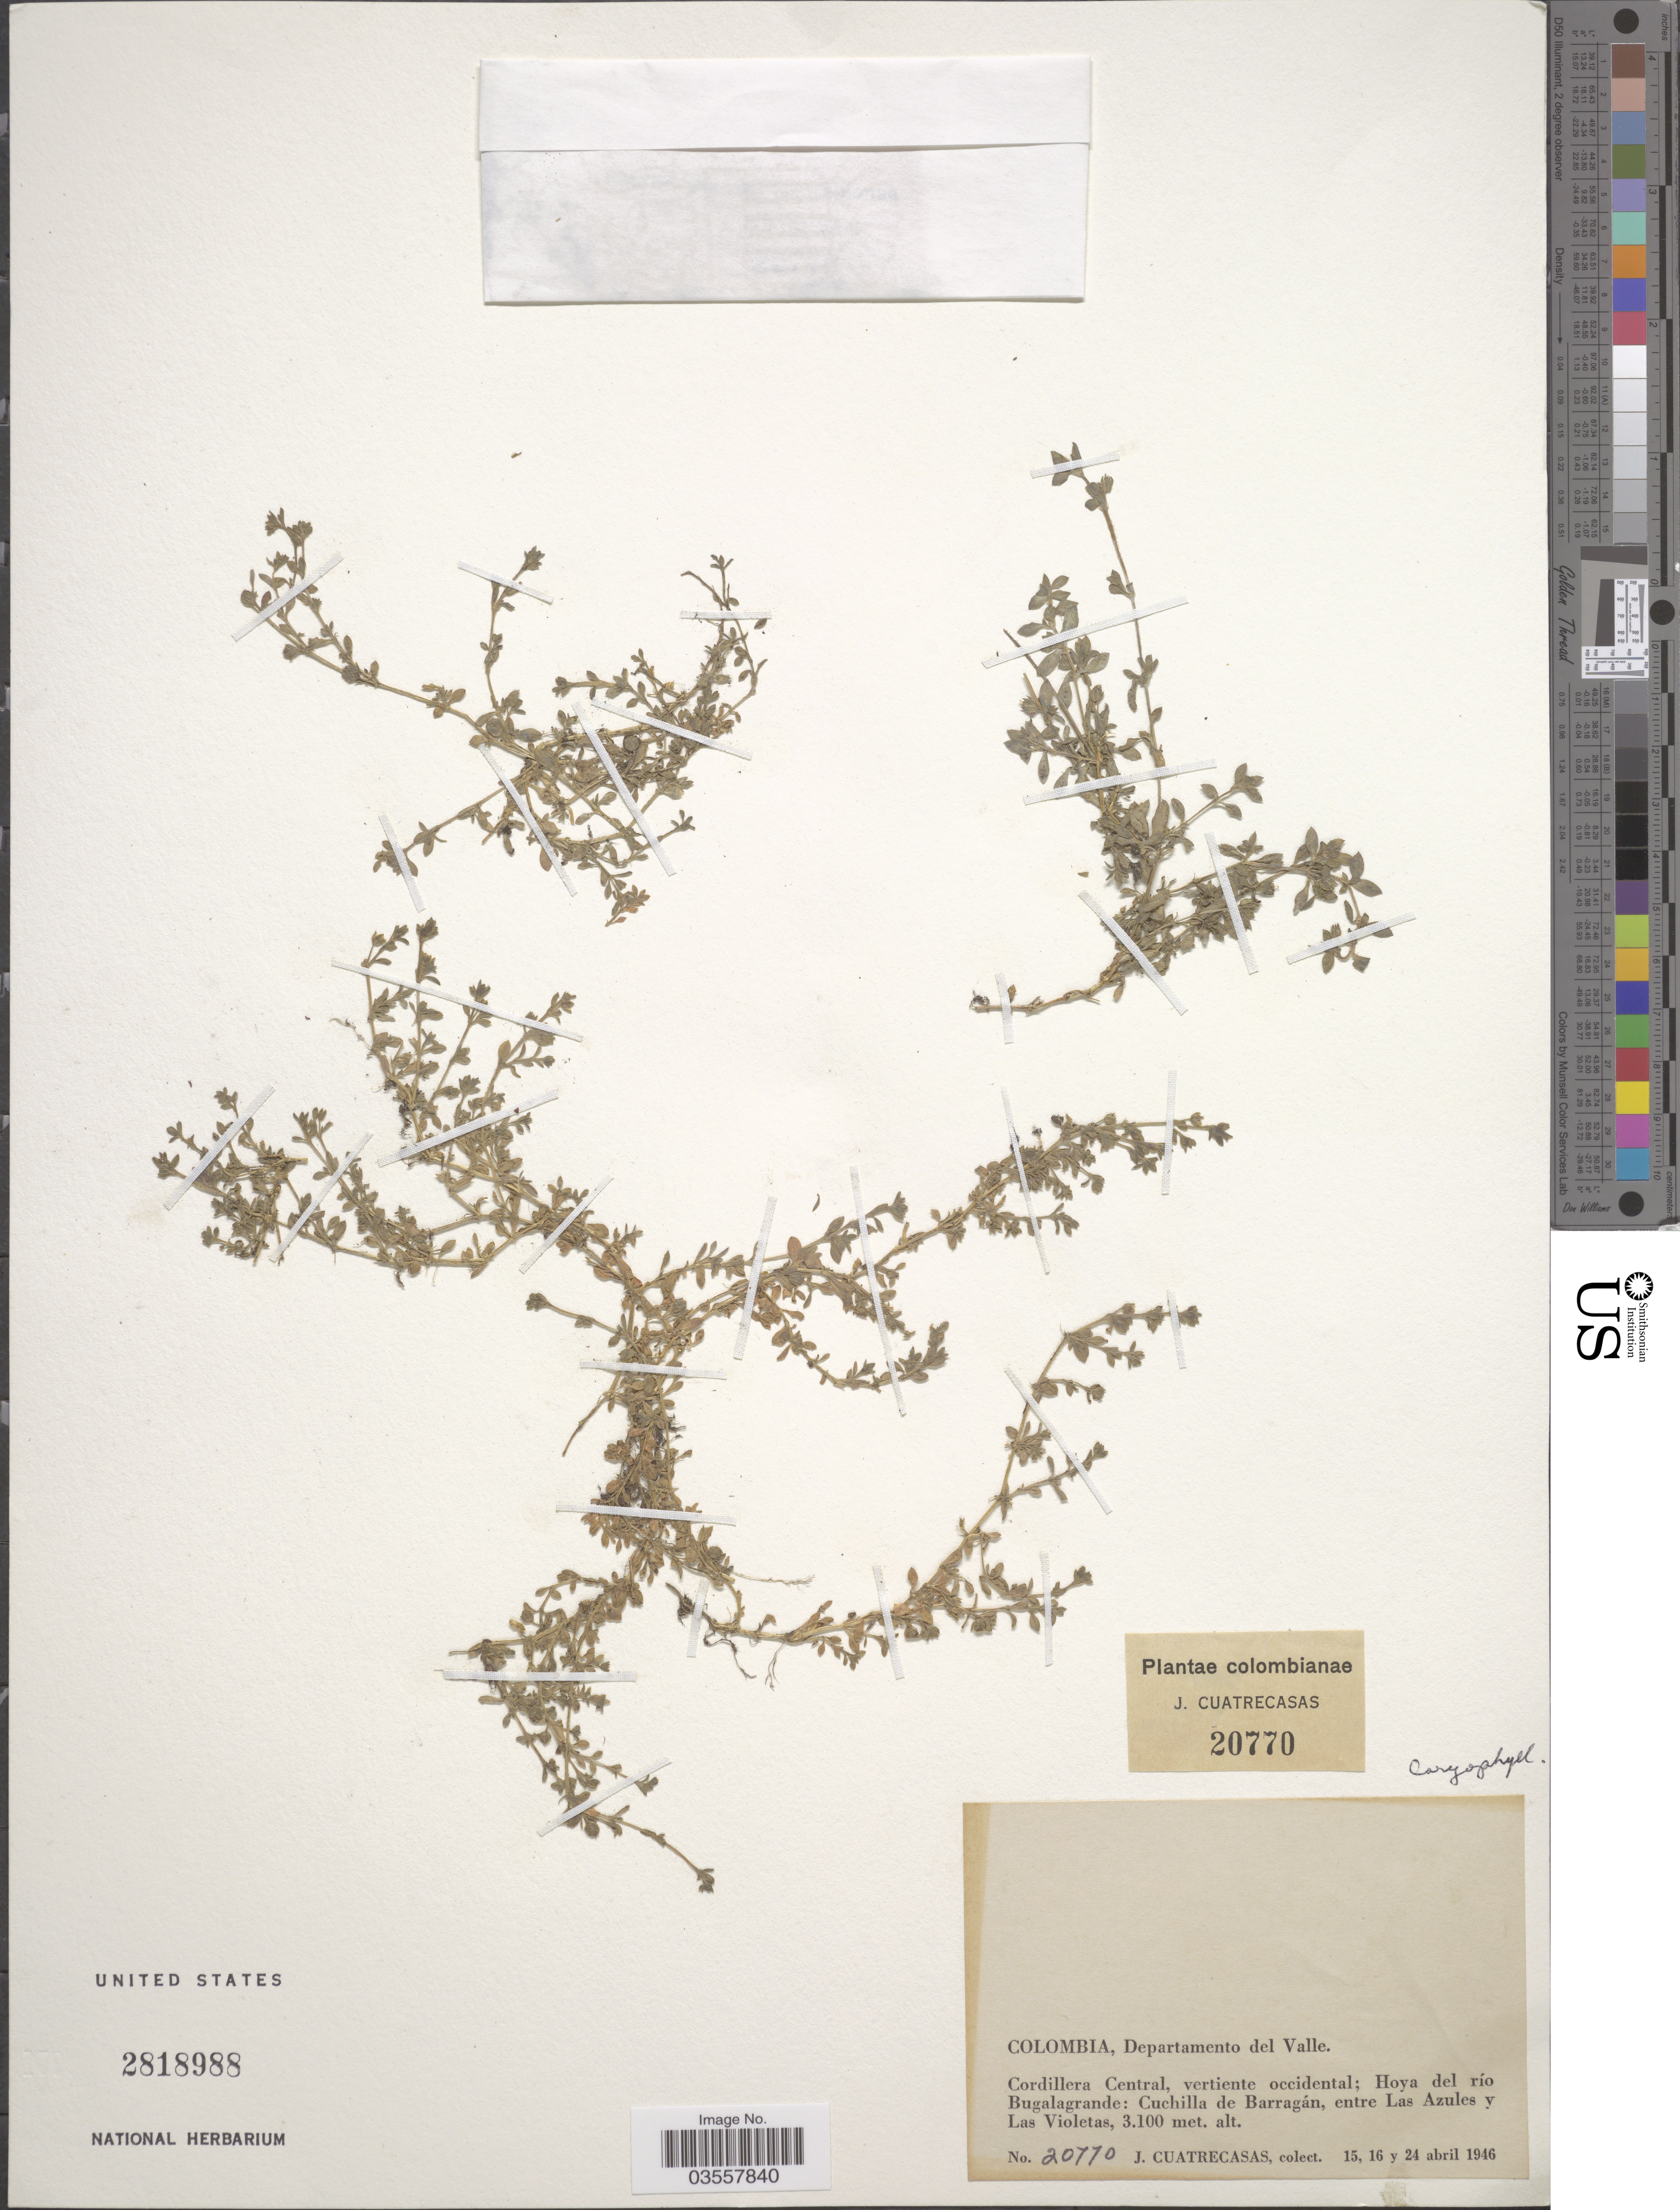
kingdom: Plantae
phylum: Tracheophyta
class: Magnoliopsida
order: Caryophyllales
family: Caryophyllaceae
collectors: J. Cuatrecasas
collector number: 20770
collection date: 1946-04-15/1946-04-24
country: Colombia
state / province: Valle del Cauca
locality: Departamento del Valle. Cordillera Central, vertiente occidental: Hoya del río Bugalagrande : Cuchilla de Barrangán, entre Las Azules y Las Violetas.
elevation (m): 3100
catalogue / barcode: US 2818988